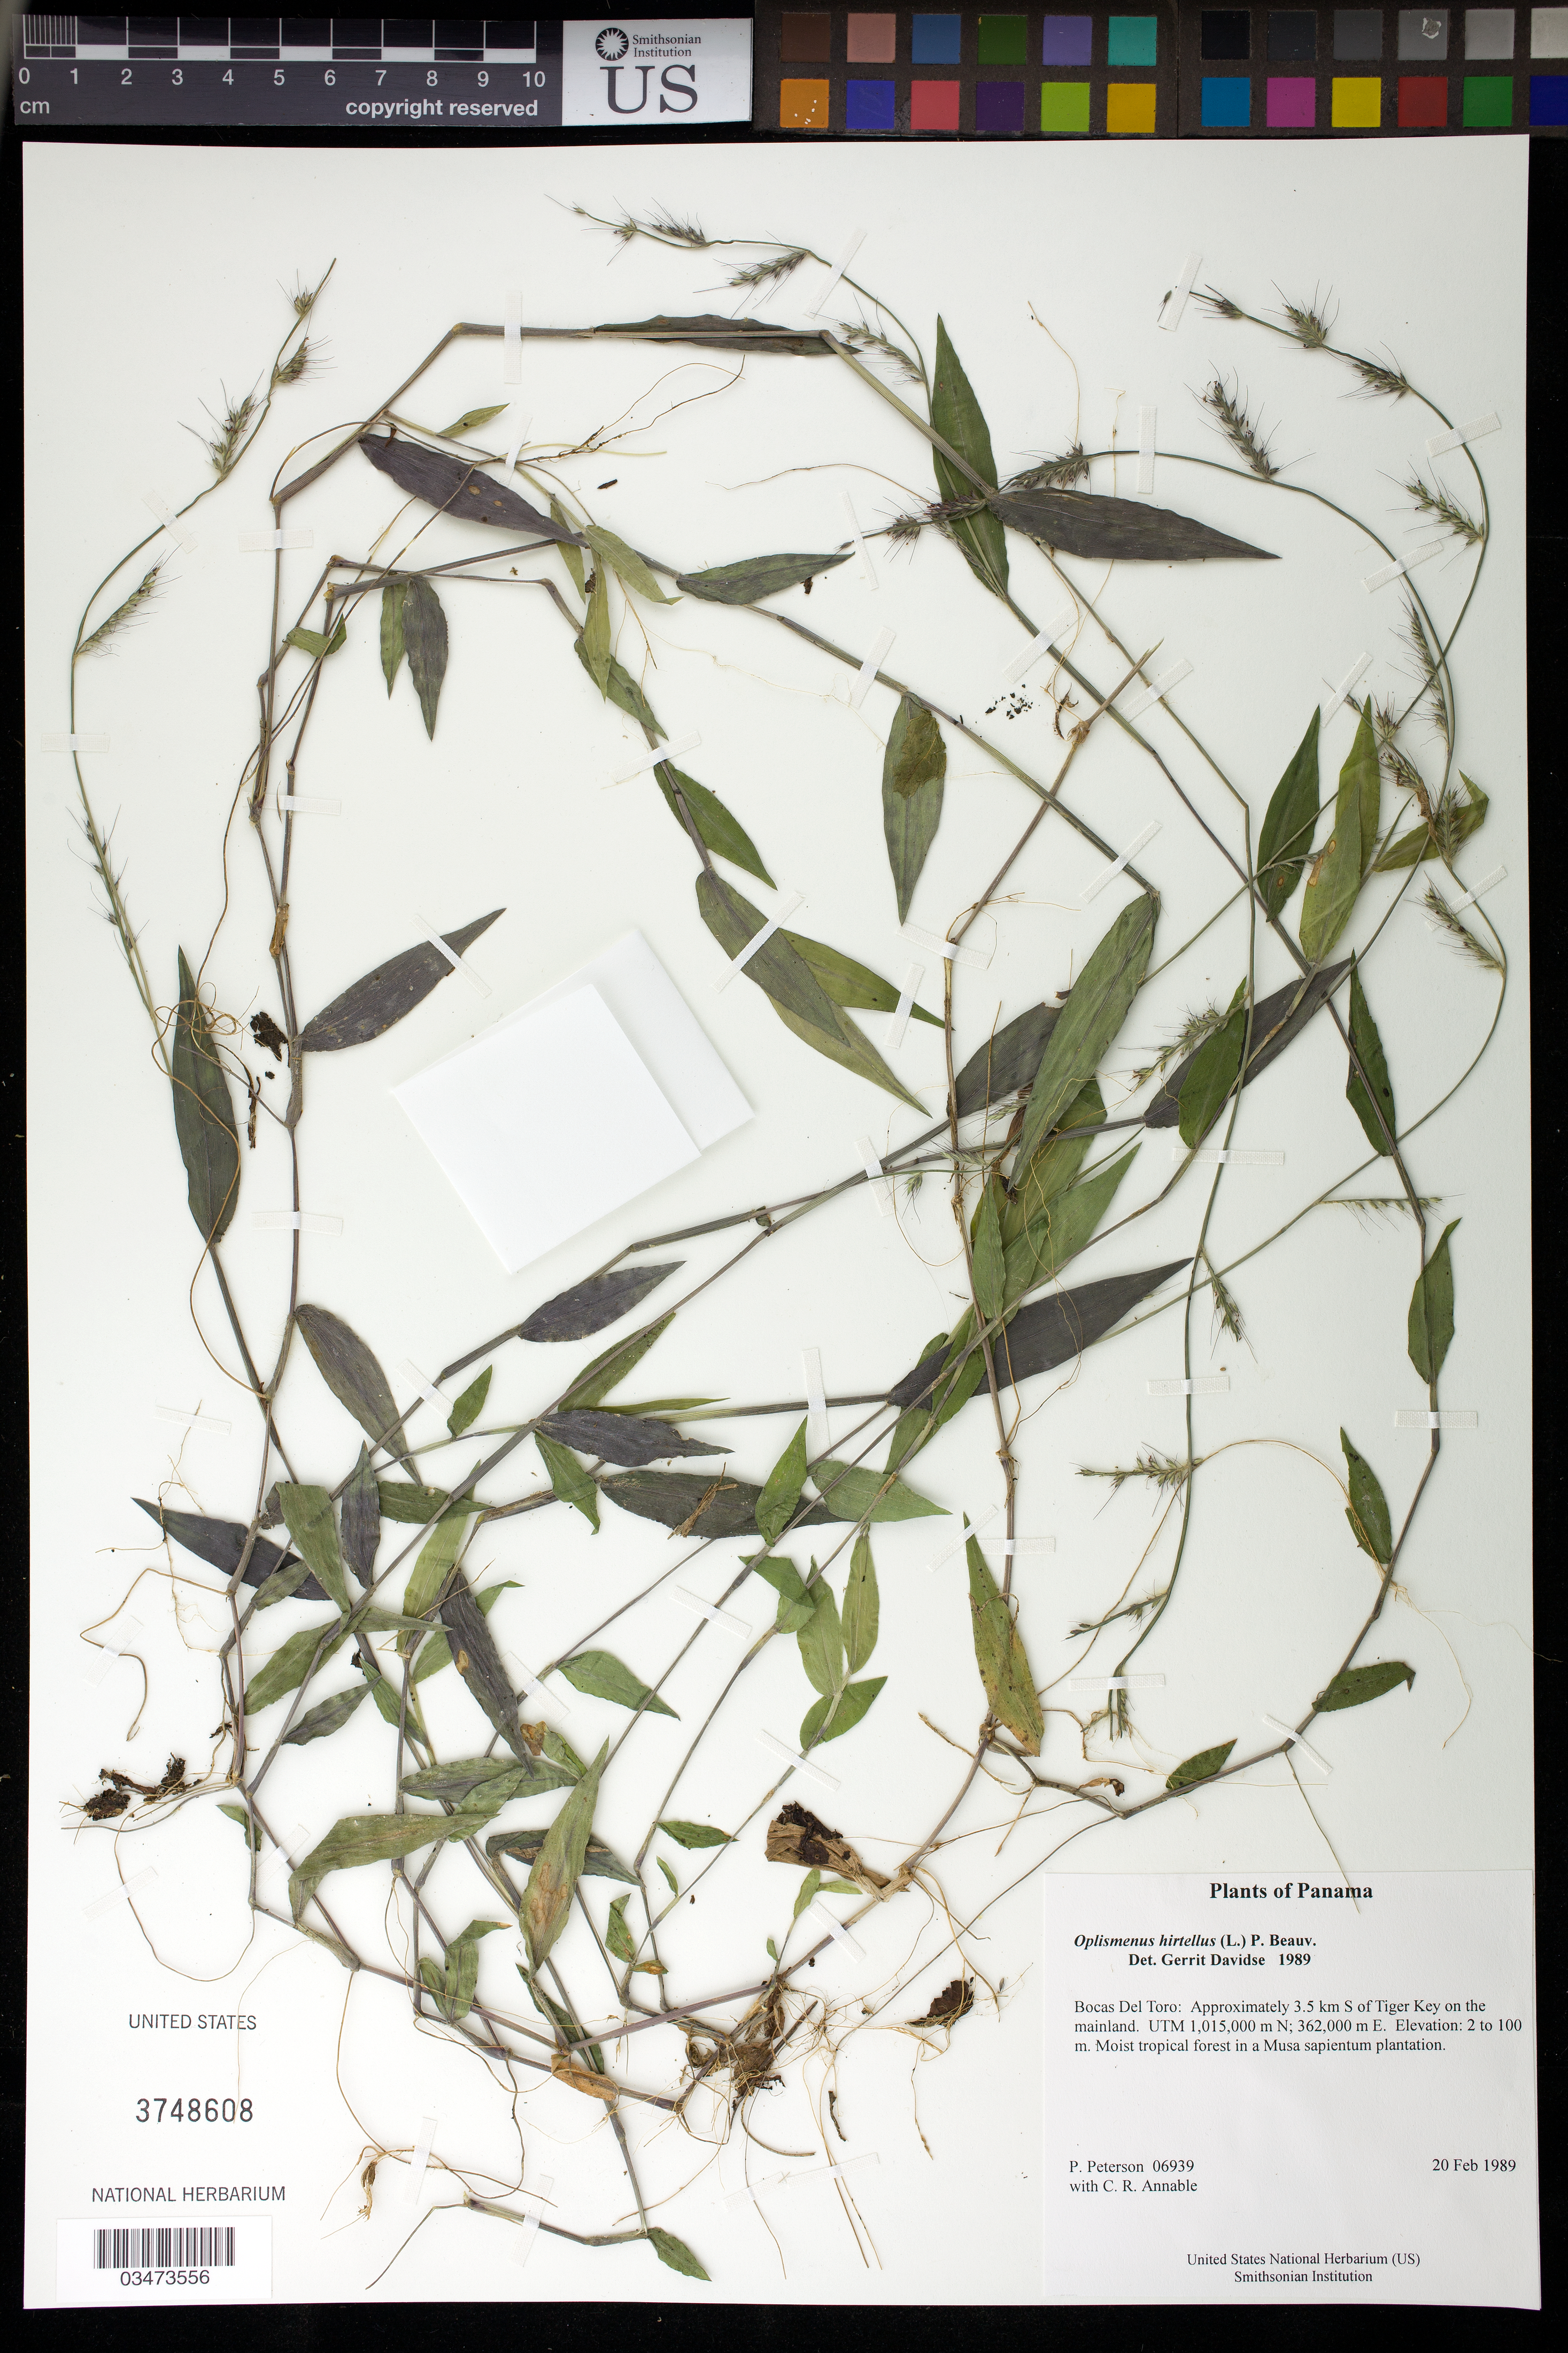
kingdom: Plantae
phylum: Tracheophyta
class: Liliopsida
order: Poales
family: Poaceae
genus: Oplismenus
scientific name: Oplismenus hirtellus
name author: (L.) P. Beauv.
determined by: Davidse, Gerrit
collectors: P. M. Peterson & C. R. Annable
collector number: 06939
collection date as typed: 20 Feb 1989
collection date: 1989-02-20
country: Panama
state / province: Bocas del Toro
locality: Approximately 3.5 km S of Tiger Key on the mainland. UTM 1,015,000 m N; 362,000 m E.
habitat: Moist tropical forest in a Musa sapientum plantation.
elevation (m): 2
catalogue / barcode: US 3748608